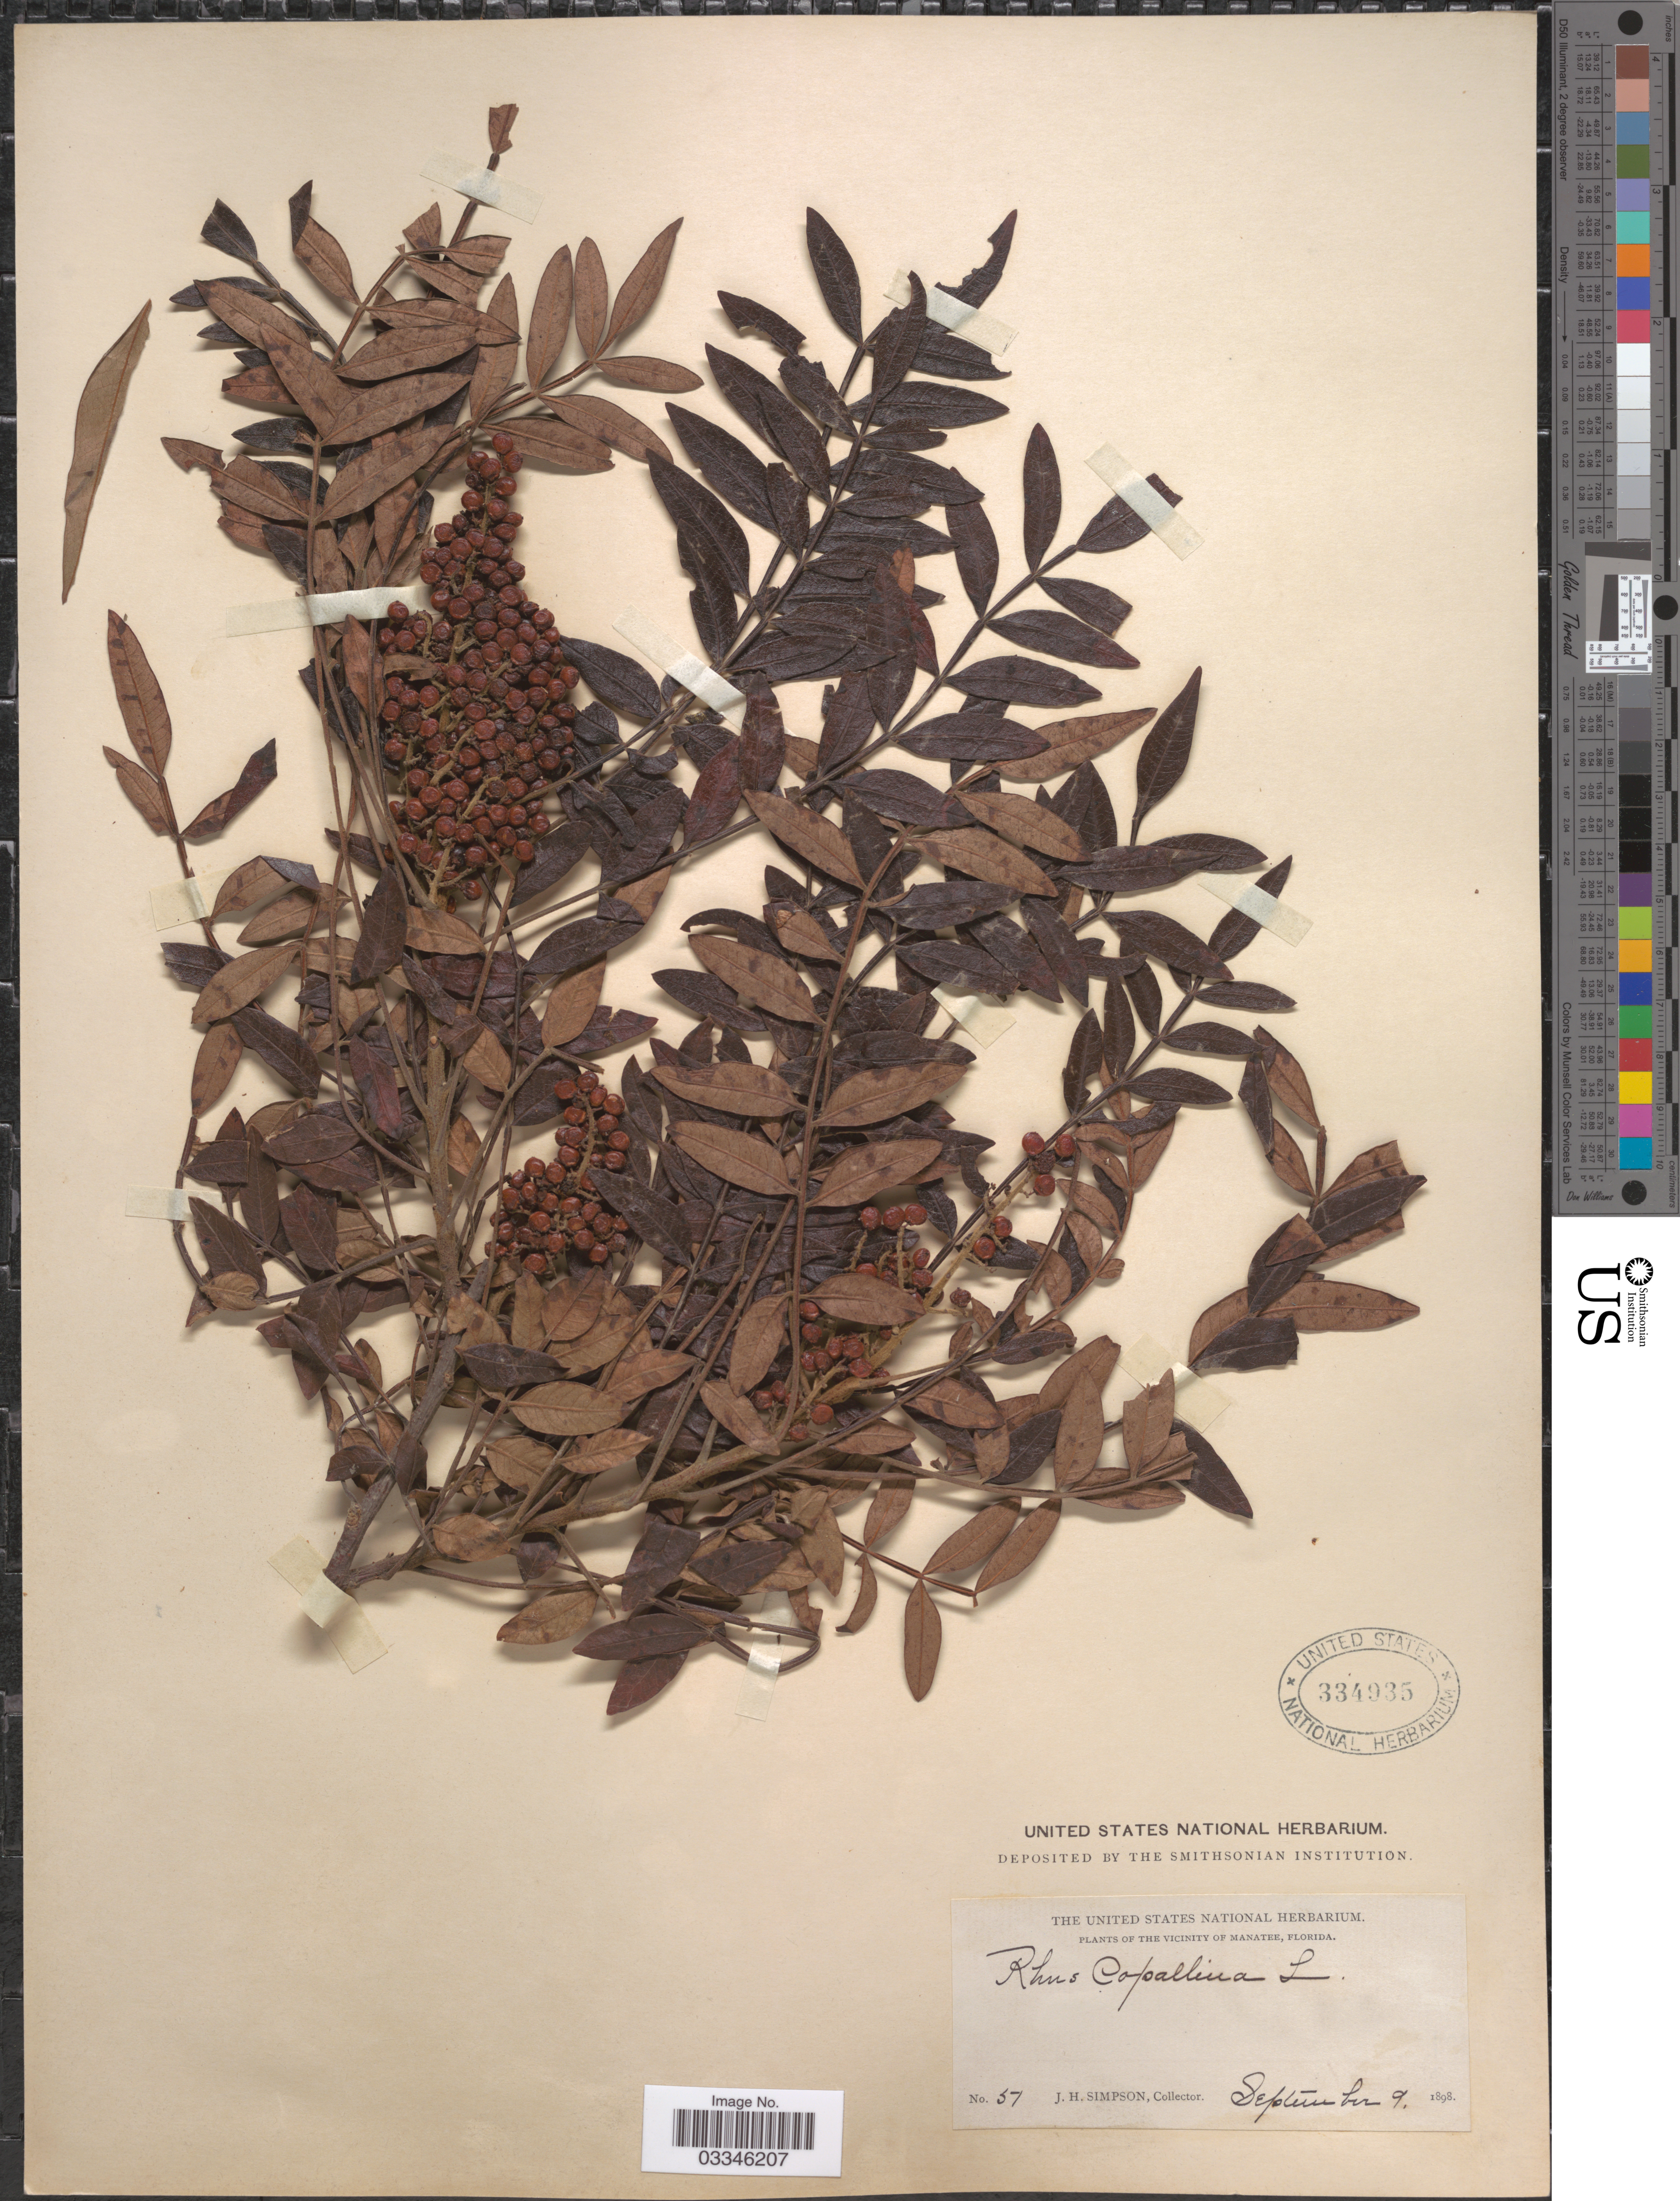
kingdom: Plantae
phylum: Tracheophyta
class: Magnoliopsida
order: Sapindales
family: Anacardiaceae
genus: Rhus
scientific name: Rhus leucantha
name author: Jacq.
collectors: J. H. Simpson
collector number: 51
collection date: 1898-09-09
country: United States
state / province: Florida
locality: The Vicinity of Manatee.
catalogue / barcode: US 334935